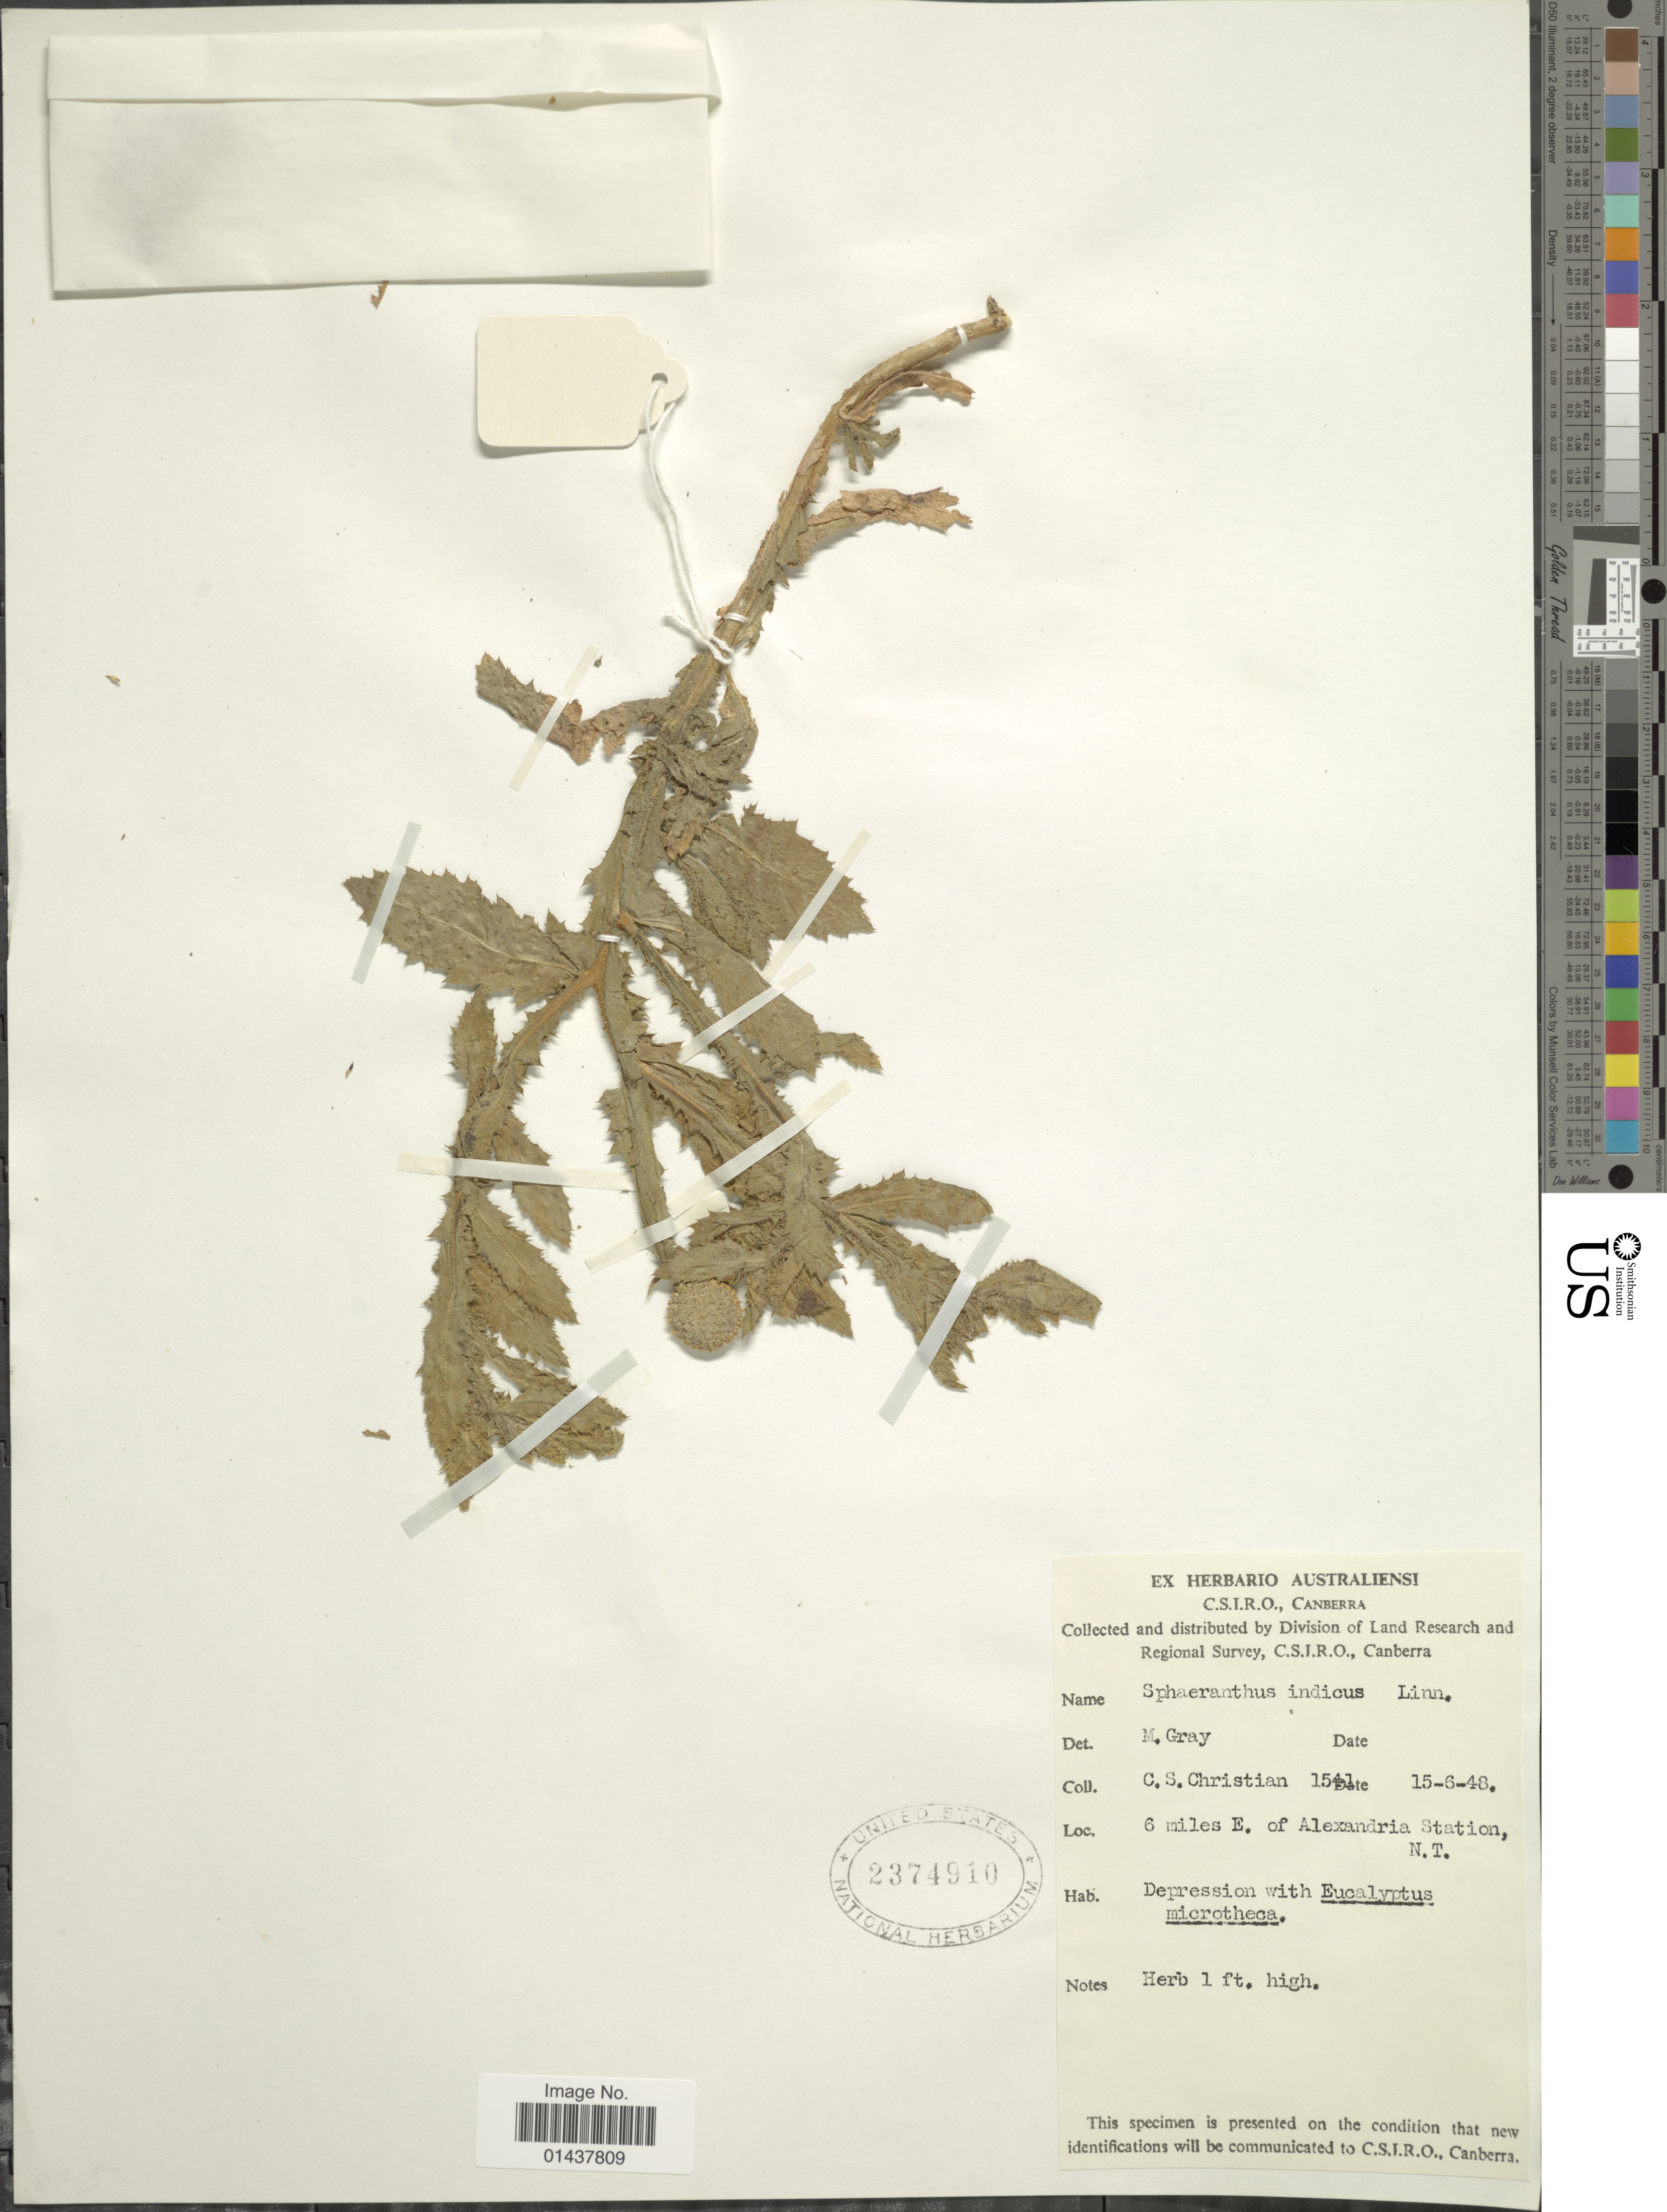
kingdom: Plantae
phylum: Tracheophyta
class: Magnoliopsida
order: Asterales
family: Asteraceae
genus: Sphaeranthus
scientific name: Sphaeranthus indicus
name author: L.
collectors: C. Christian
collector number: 1541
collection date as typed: Transcribed d/m/y: 15/6/48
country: Canada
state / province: Northwest Territories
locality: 6 miles E. of Alexandria Station, N.T.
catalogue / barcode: US 2374910